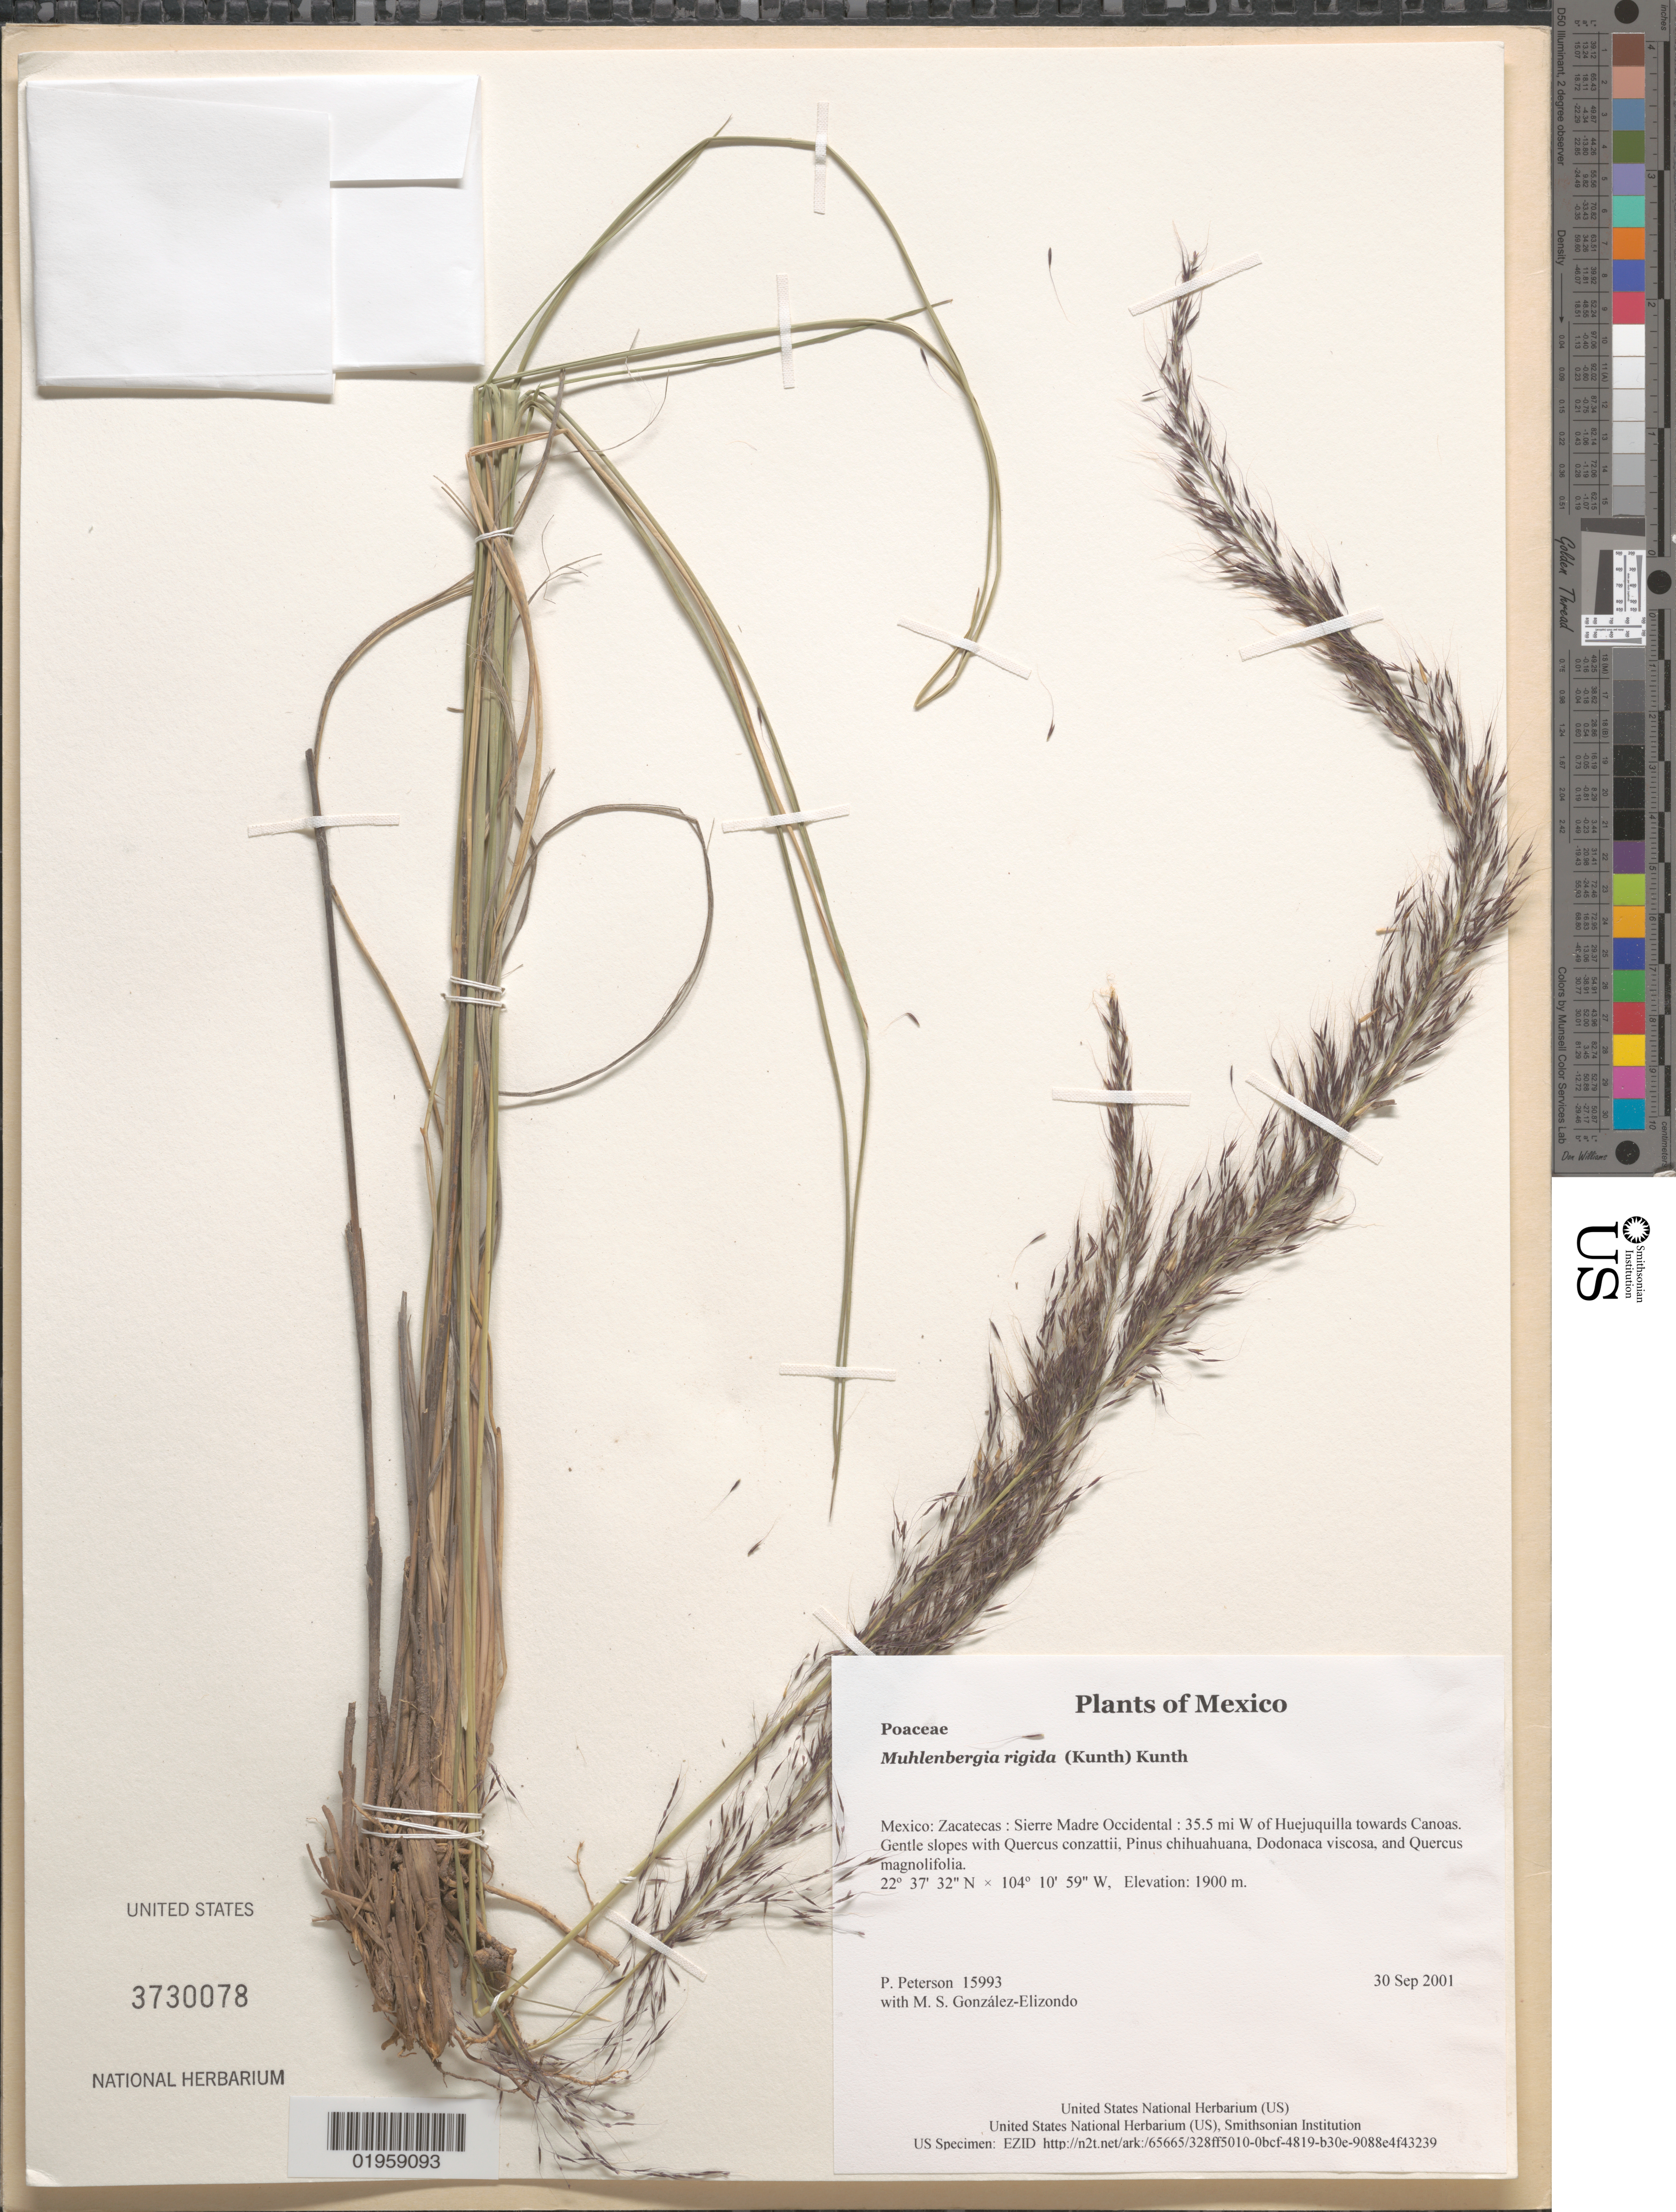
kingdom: Plantae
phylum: Tracheophyta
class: Liliopsida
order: Poales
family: Poaceae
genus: Muhlenbergia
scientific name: Muhlenbergia rigida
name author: (Kunth) Kunth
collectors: P. M. Peterson & M. S. González-Elizondo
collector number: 15993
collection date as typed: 30 Sep 2001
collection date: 2001-09-30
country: Mexico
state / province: Zacatecas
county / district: Sierre Madre Occidental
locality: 35.5 mi W of Huejuquilla towards Canoas. Gentle slopes with Quercus conzattii, Pinus chihuahuana, Dodonaca viscosa, and Quercus magnolifolia.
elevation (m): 1900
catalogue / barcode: US 3730078